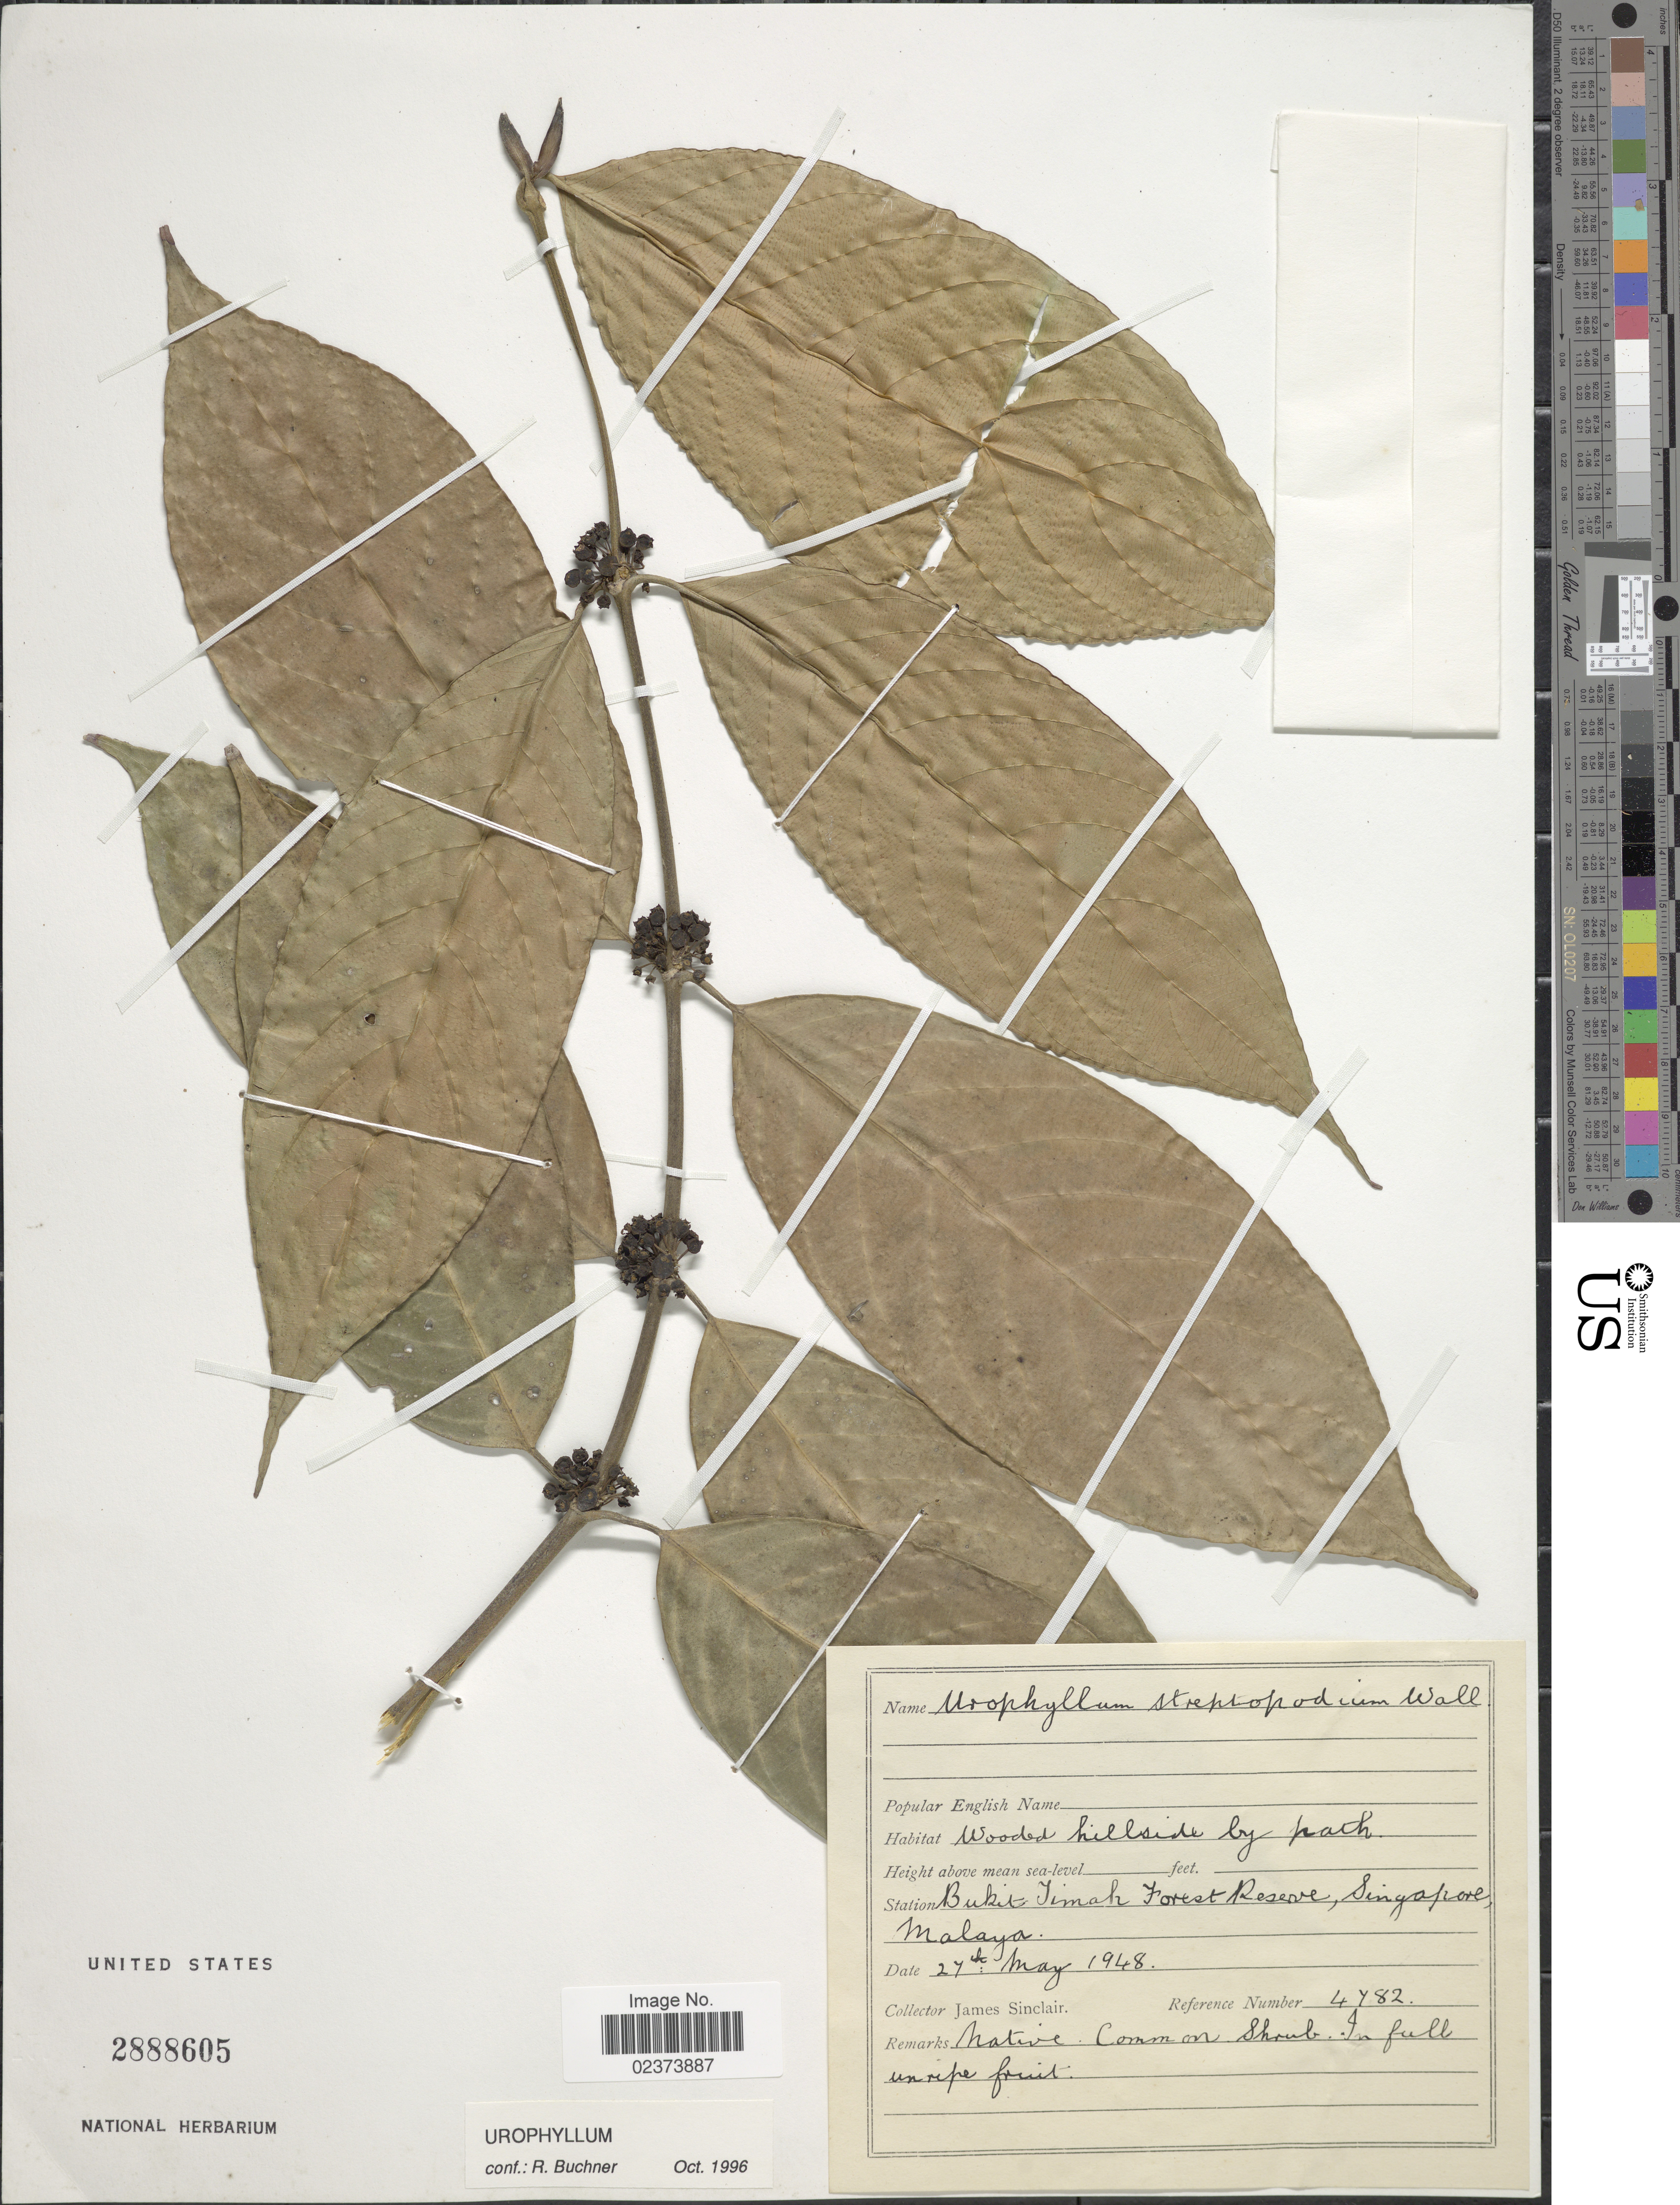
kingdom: Plantae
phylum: Tracheophyta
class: Magnoliopsida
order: Gentianales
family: Rubiaceae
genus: Urophyllum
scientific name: Urophyllum streptopodium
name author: Wall.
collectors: J. Sinclair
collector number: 4782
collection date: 1948-05-27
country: Singapore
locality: Bukit Timah Forest Reserve, Singapore, Malaya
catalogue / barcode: US 2888605